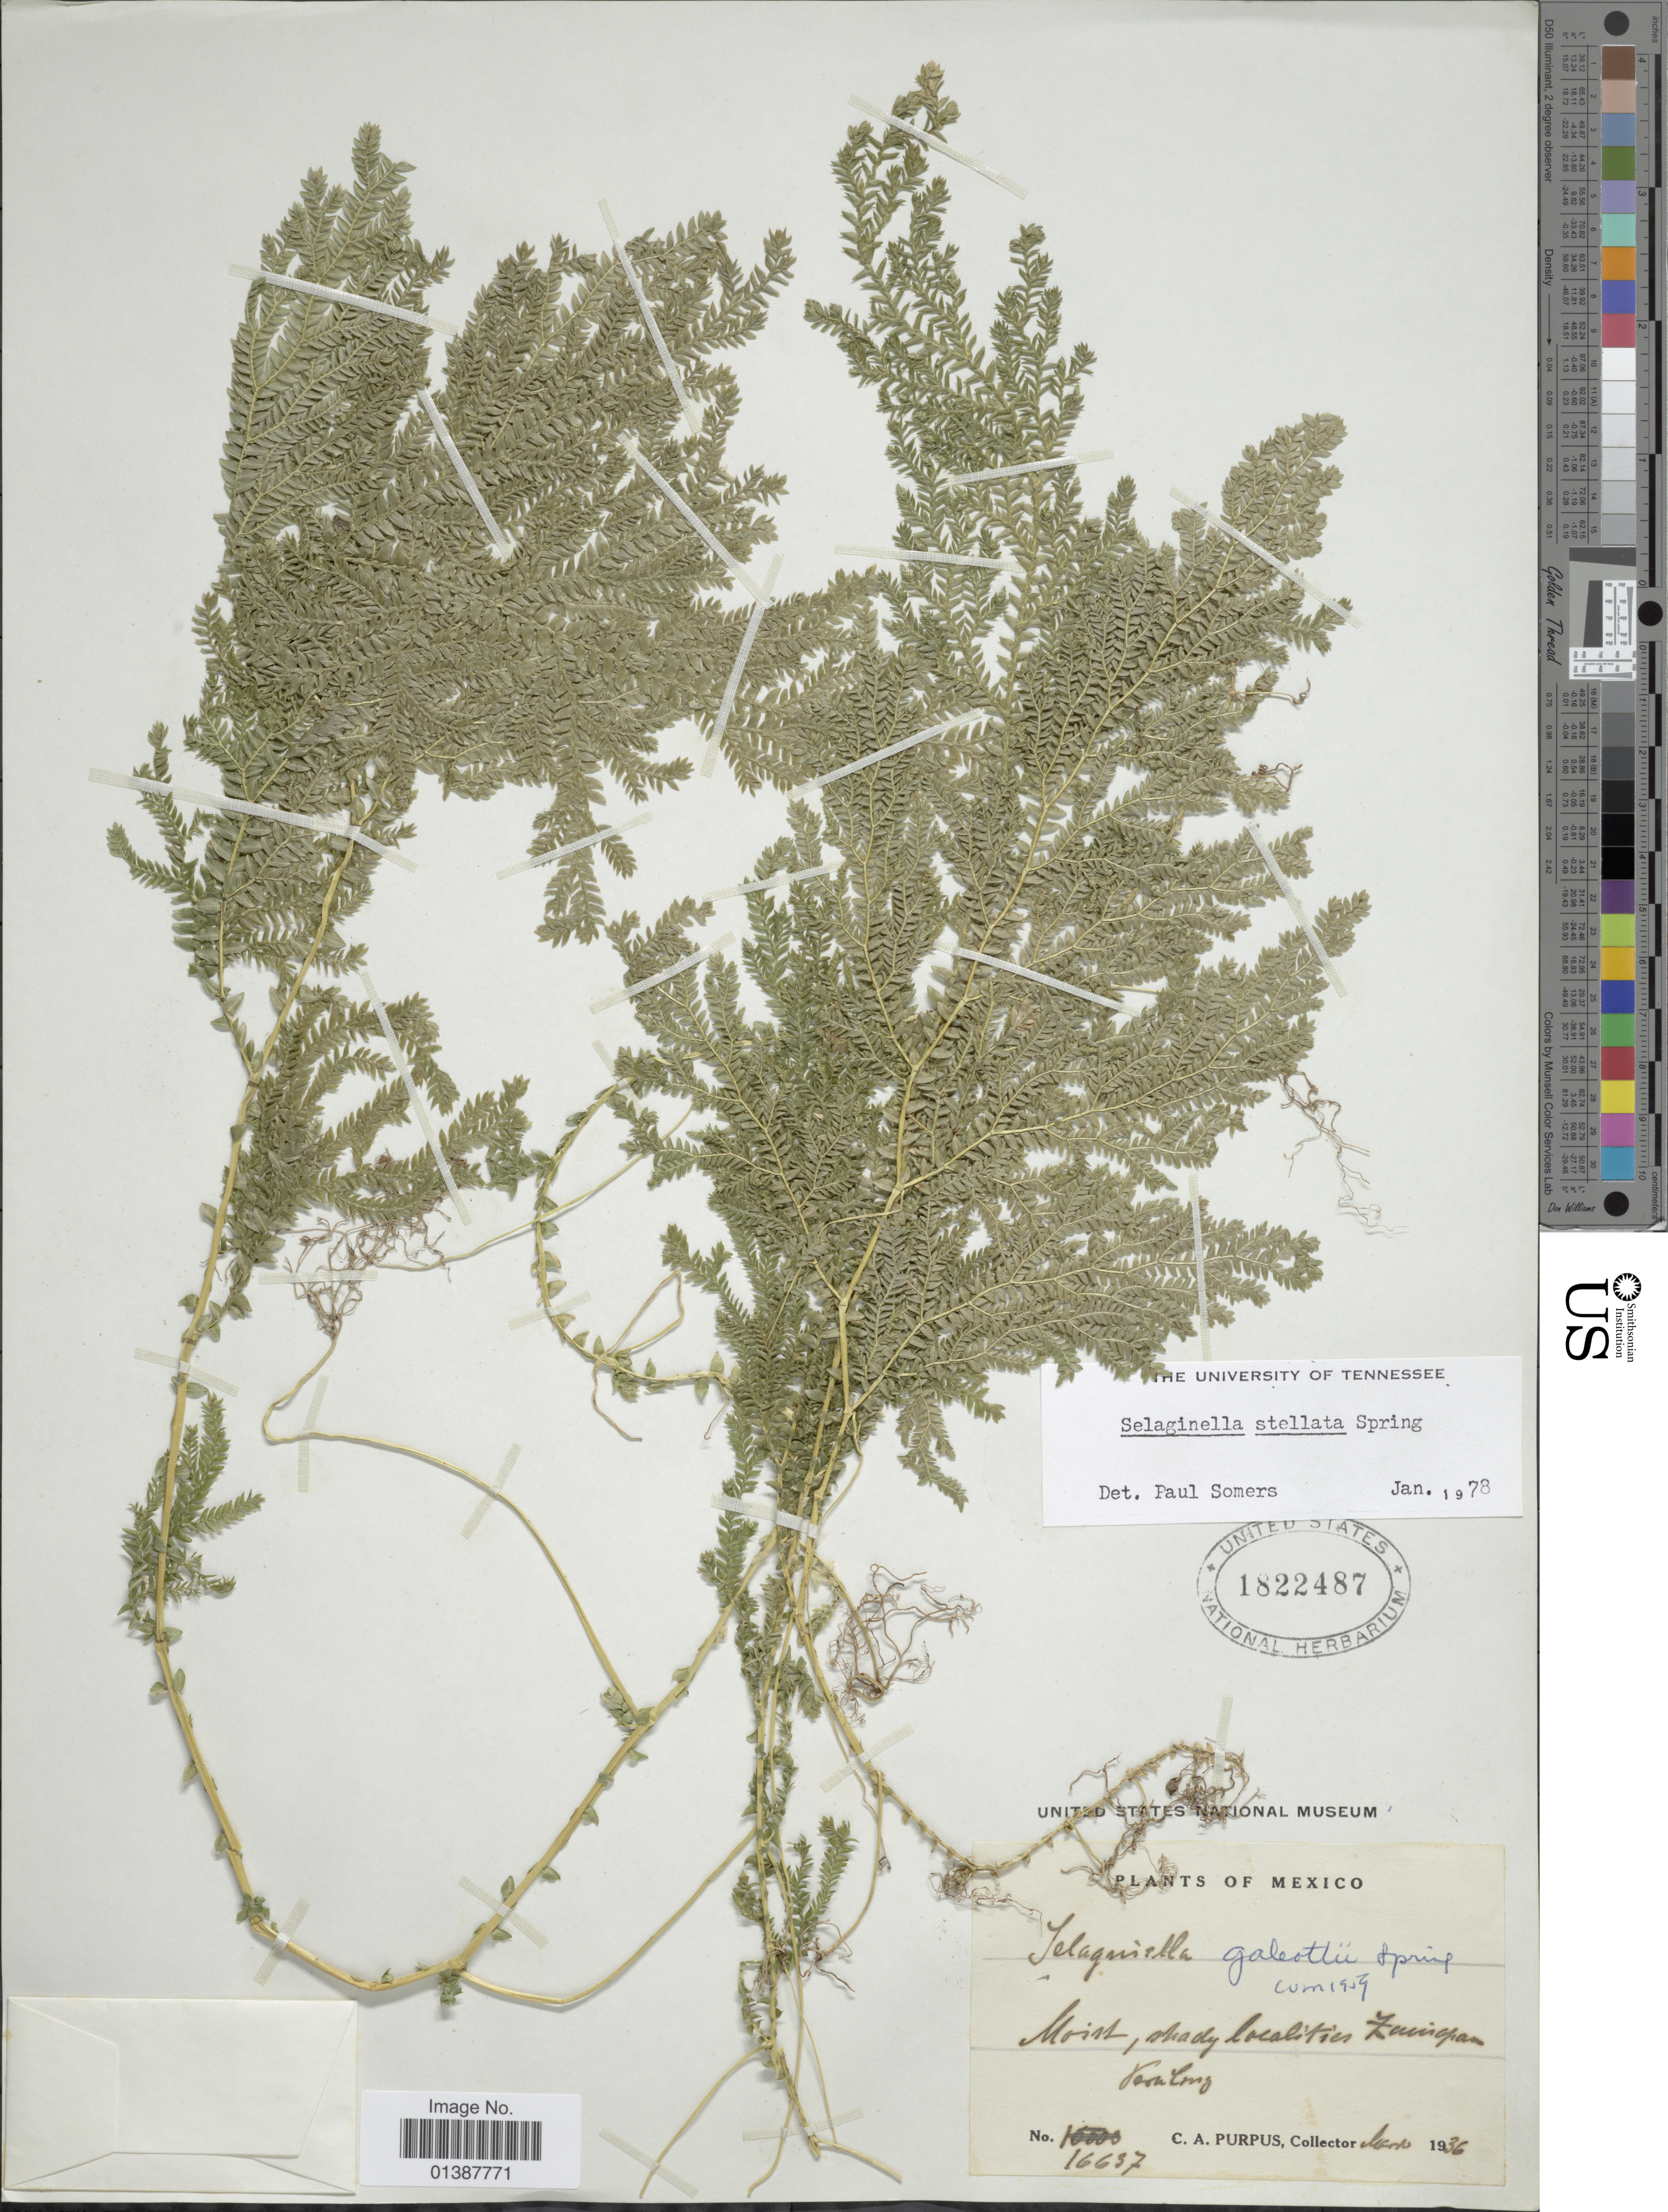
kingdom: Plantae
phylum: Tracheophyta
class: Lycopodiopsida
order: Selaginellales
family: Selaginellaceae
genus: Selaginella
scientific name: Selaginella galeottii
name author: Spring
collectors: C. A. Purpus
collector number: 16637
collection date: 1936-03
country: Mexico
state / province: Veracruz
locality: Moist, shady localities Zacuapan.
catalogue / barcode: US 1822487